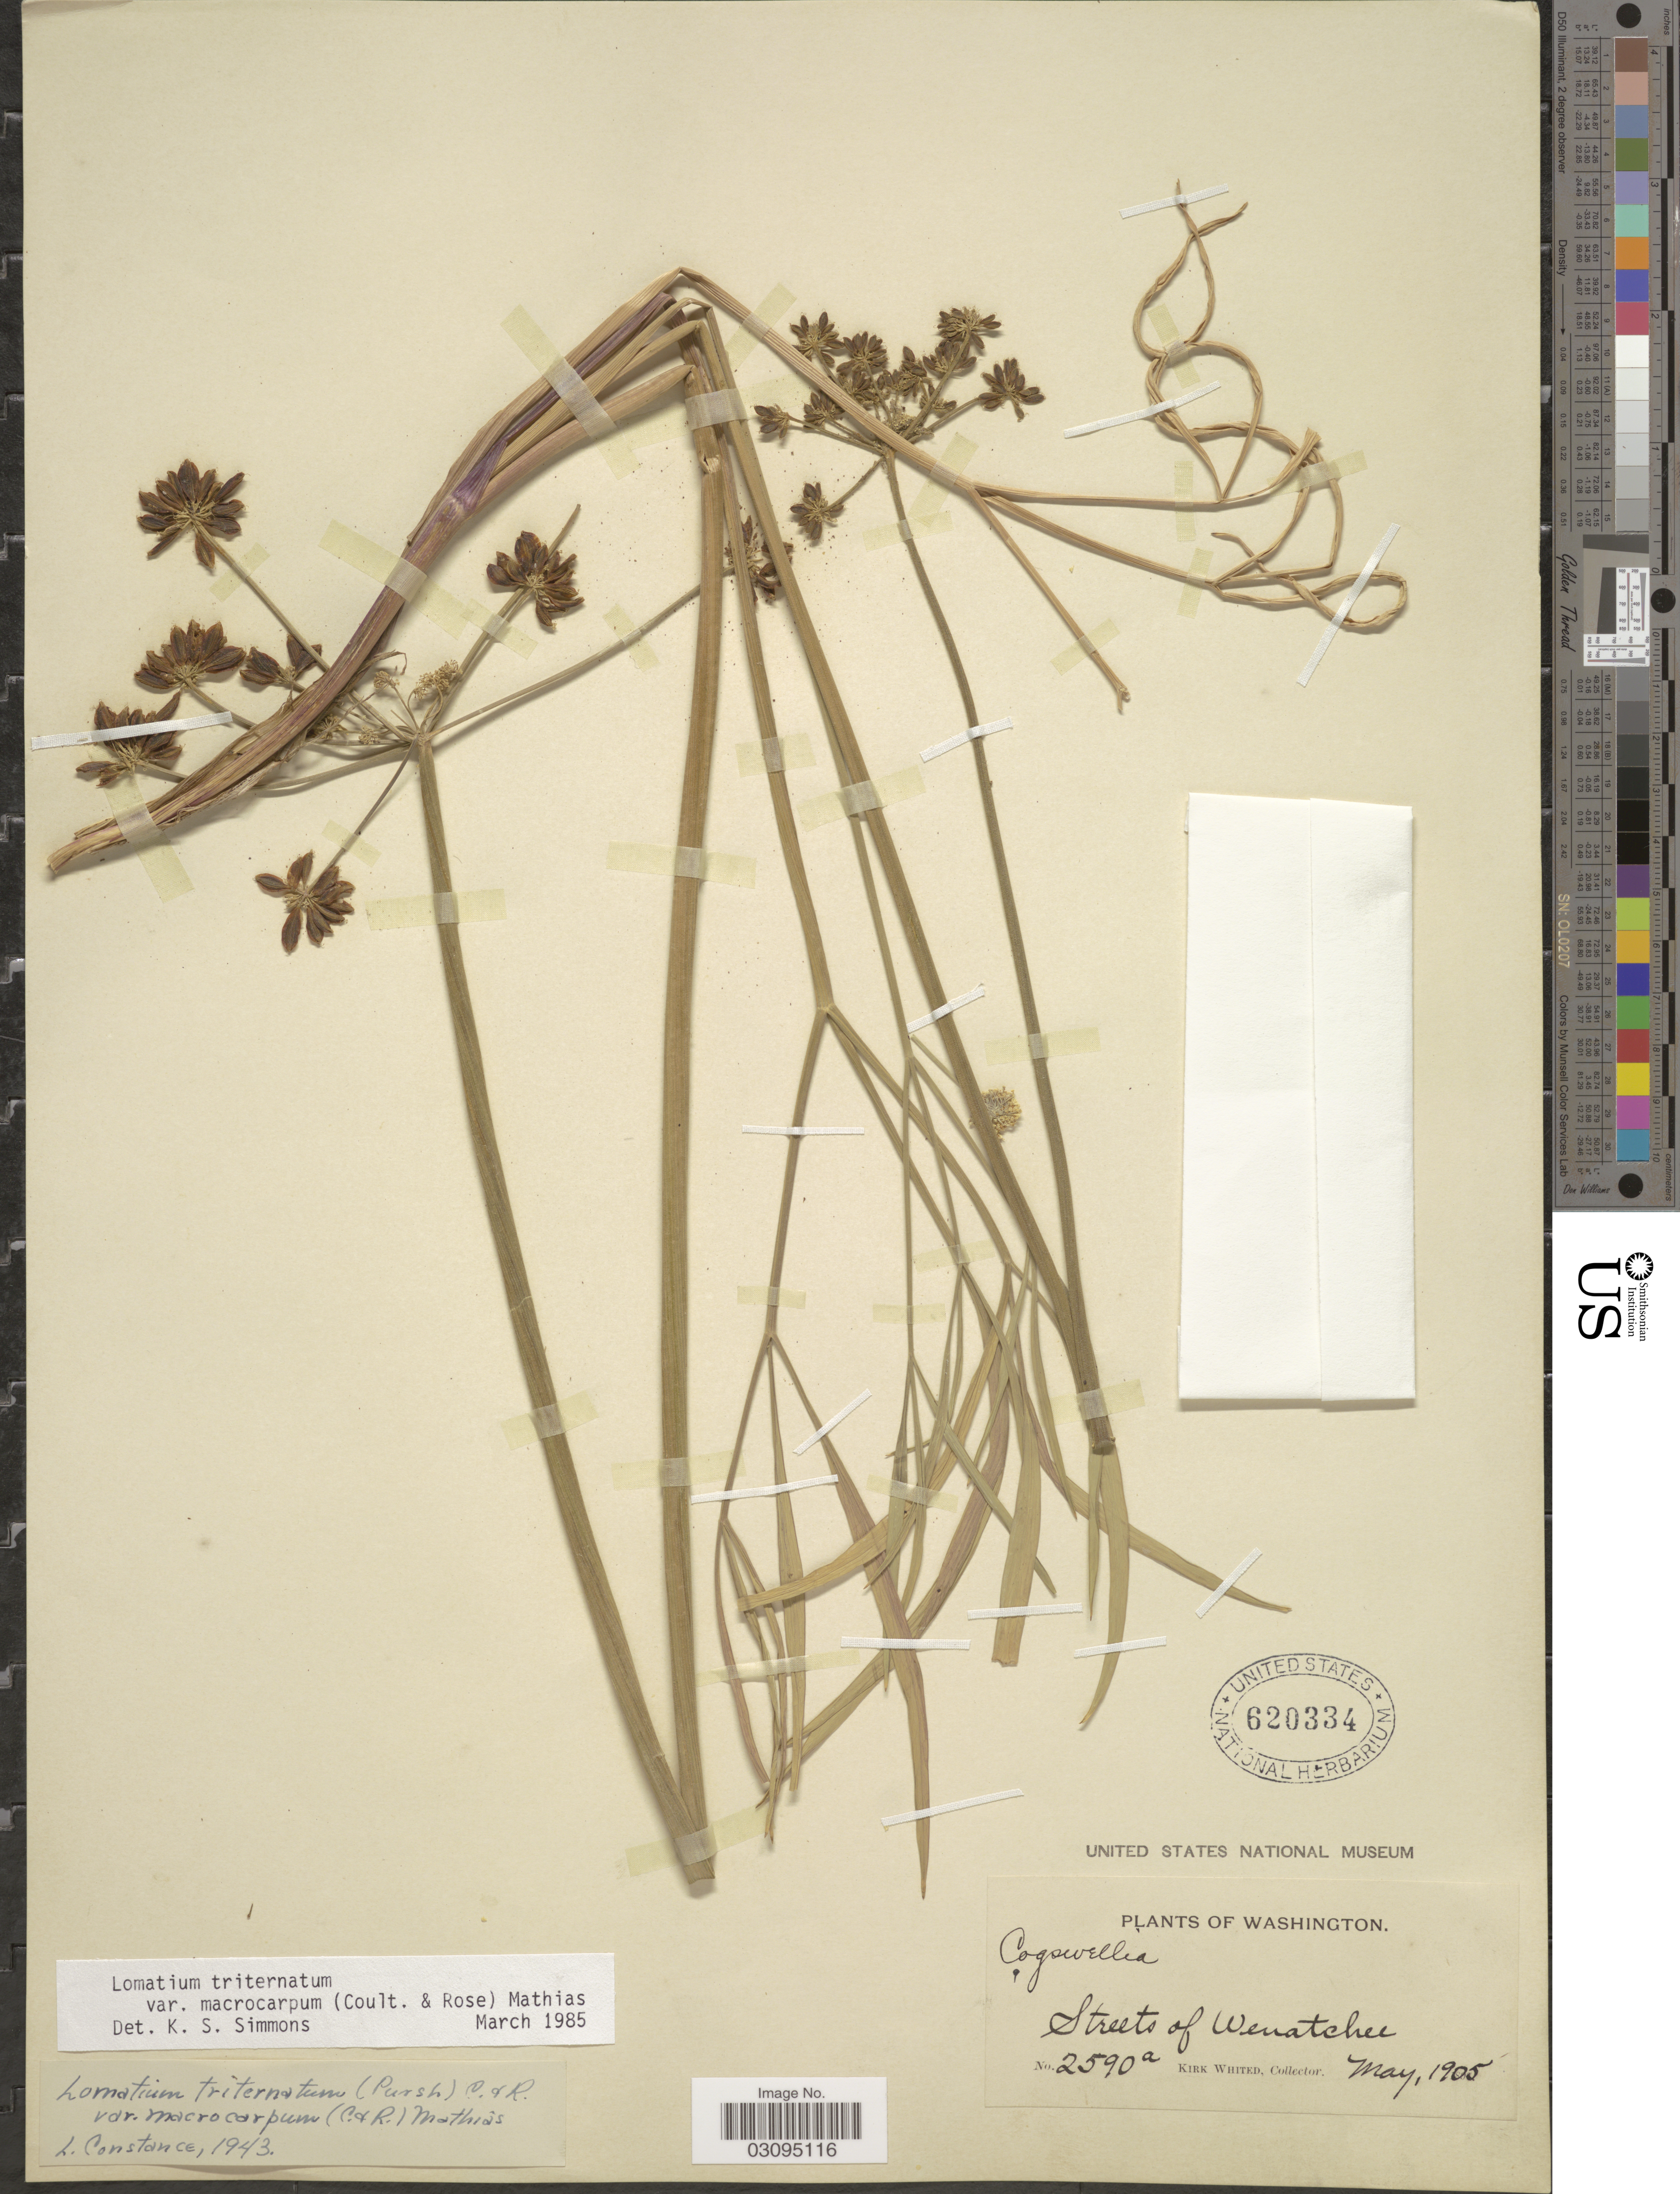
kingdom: Plantae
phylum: Tracheophyta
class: Magnoliopsida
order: Apiales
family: Apiaceae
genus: Lomatium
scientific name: Lomatium triternatum var. macrocarpum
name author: (J.M. Coult. & Rose) Mathias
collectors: K. Whited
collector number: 2590a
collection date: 1905-05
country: United States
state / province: Washington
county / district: Chelan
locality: Streets of Wenatchee.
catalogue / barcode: US 620334